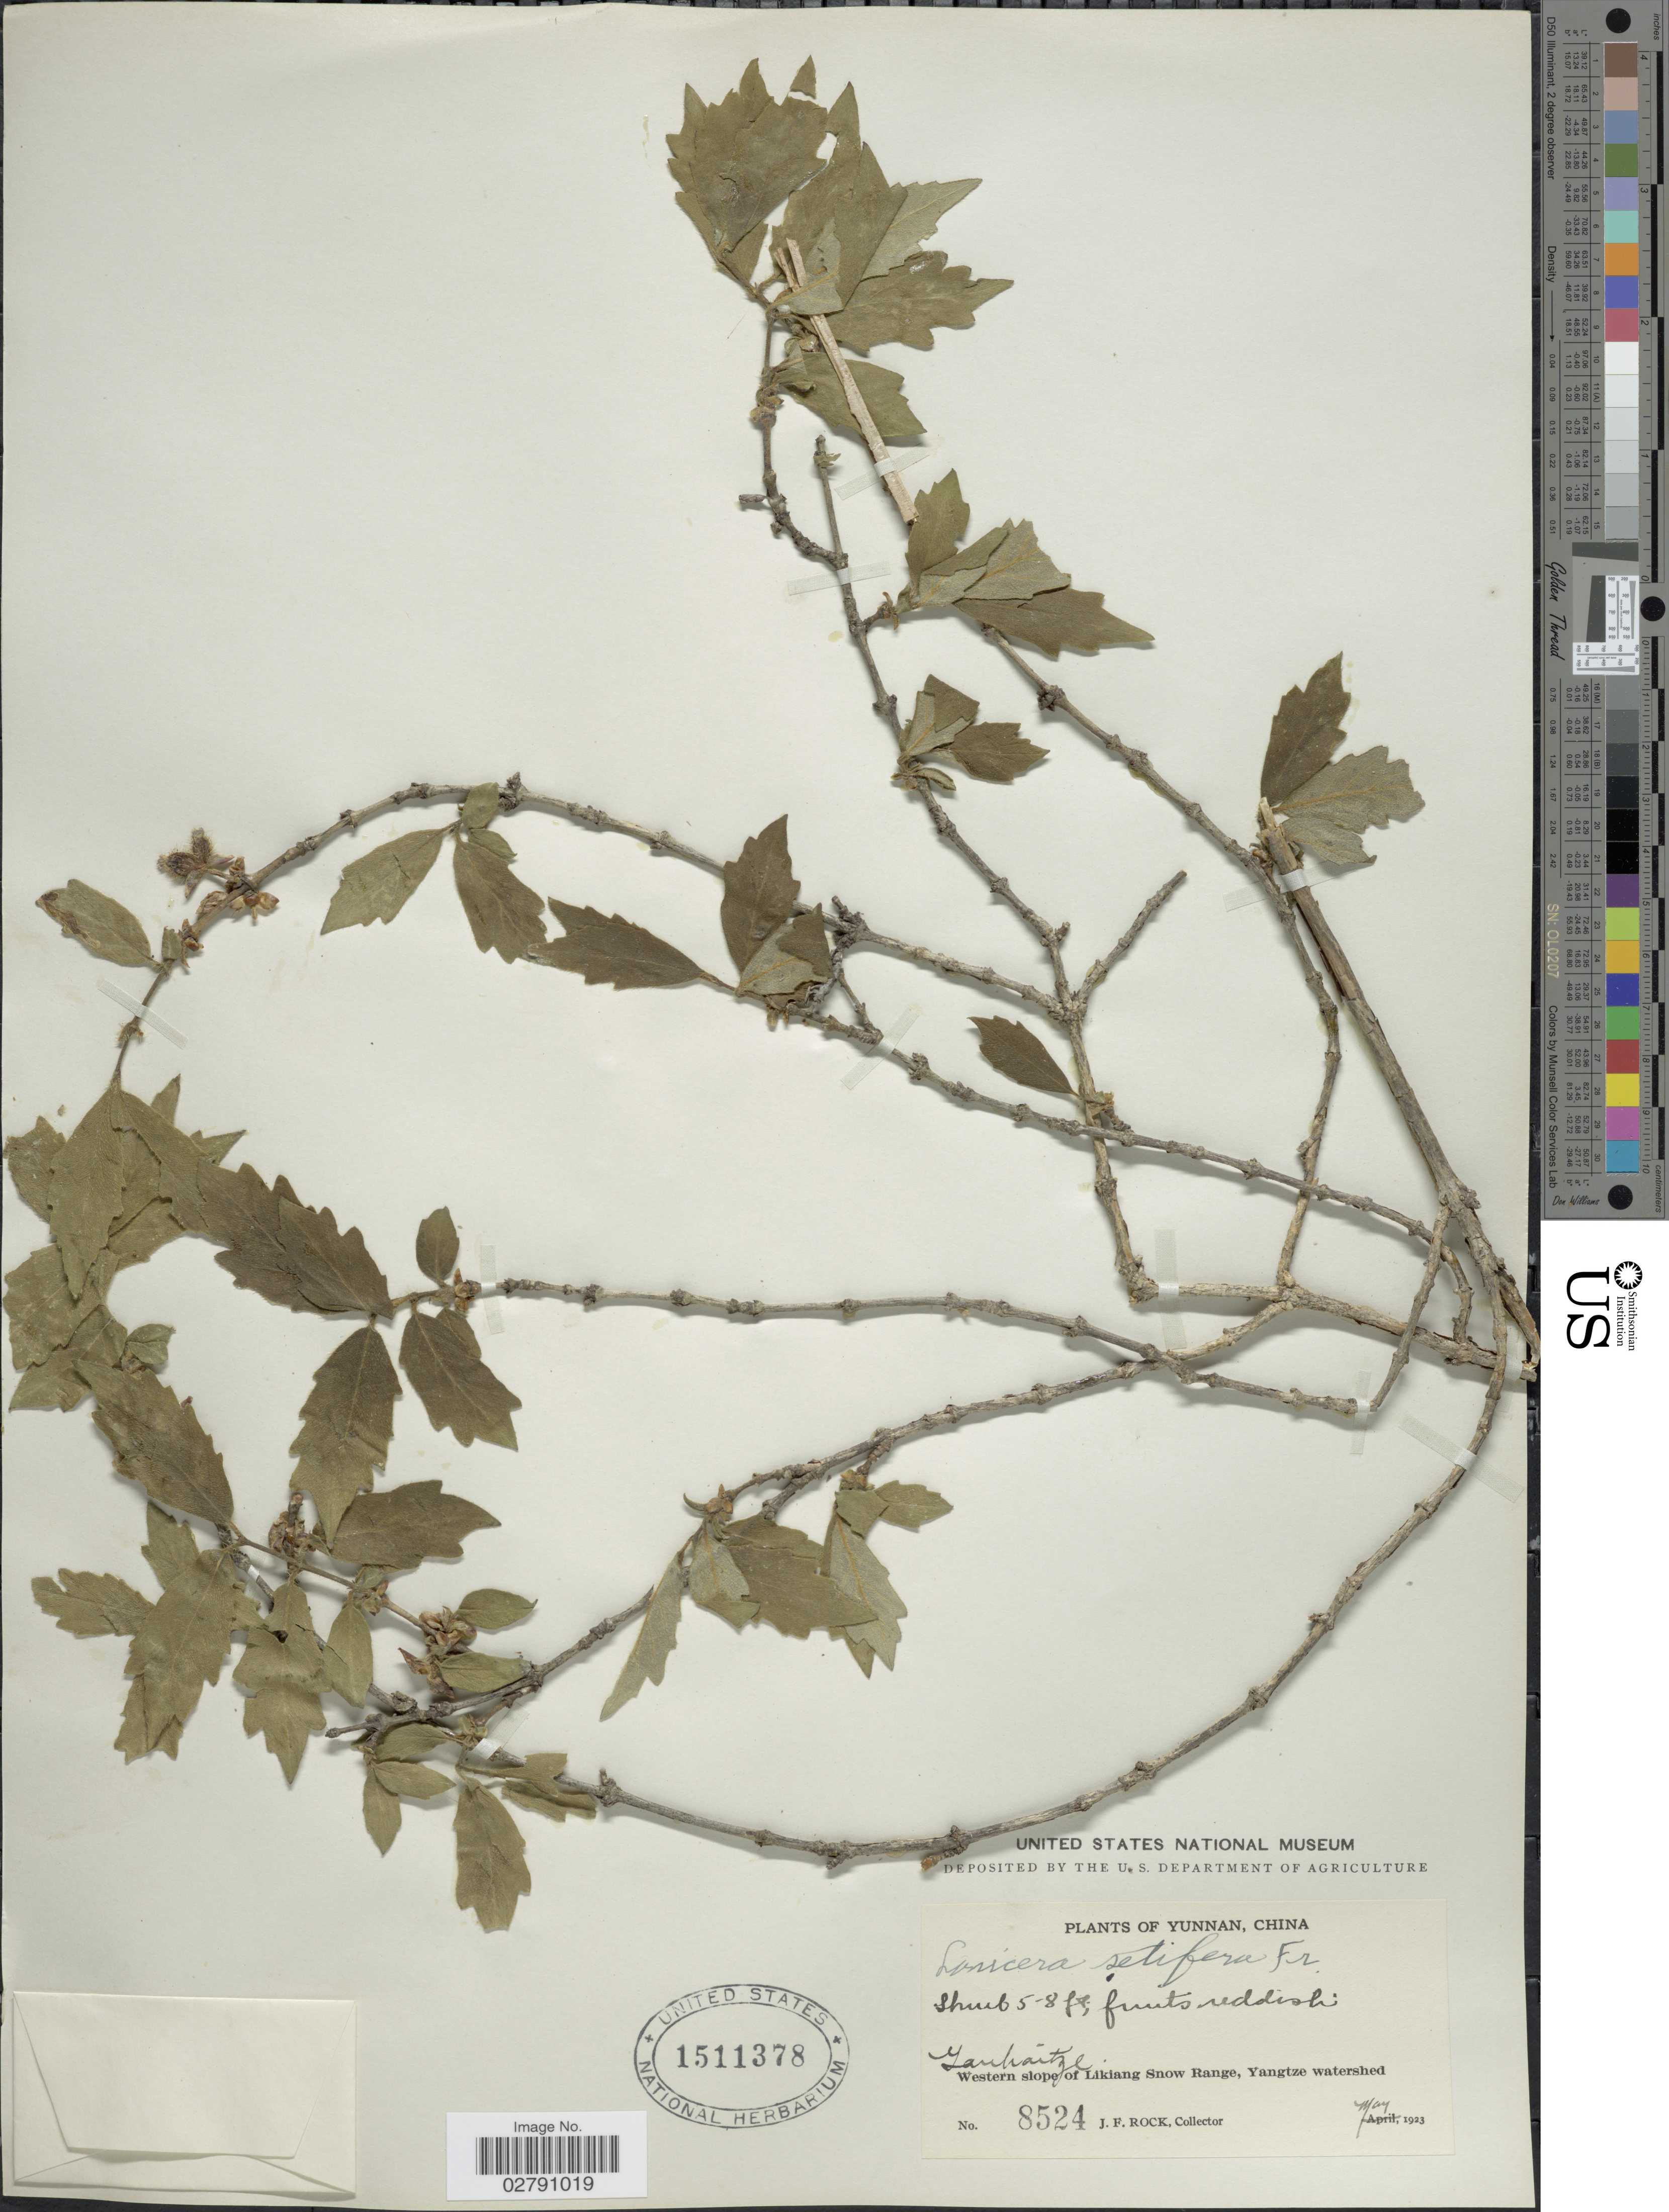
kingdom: Plantae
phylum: Tracheophyta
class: Magnoliopsida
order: Dipsacales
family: Caprifoliaceae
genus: Lonicera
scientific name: Lonicera setifera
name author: Franch.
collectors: J. Rock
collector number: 8524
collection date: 1923-05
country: China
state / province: Yunnan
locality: Yanhaitze. Western slope of Likiang Snow Range, Yangtze watershed.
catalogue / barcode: US 1511378